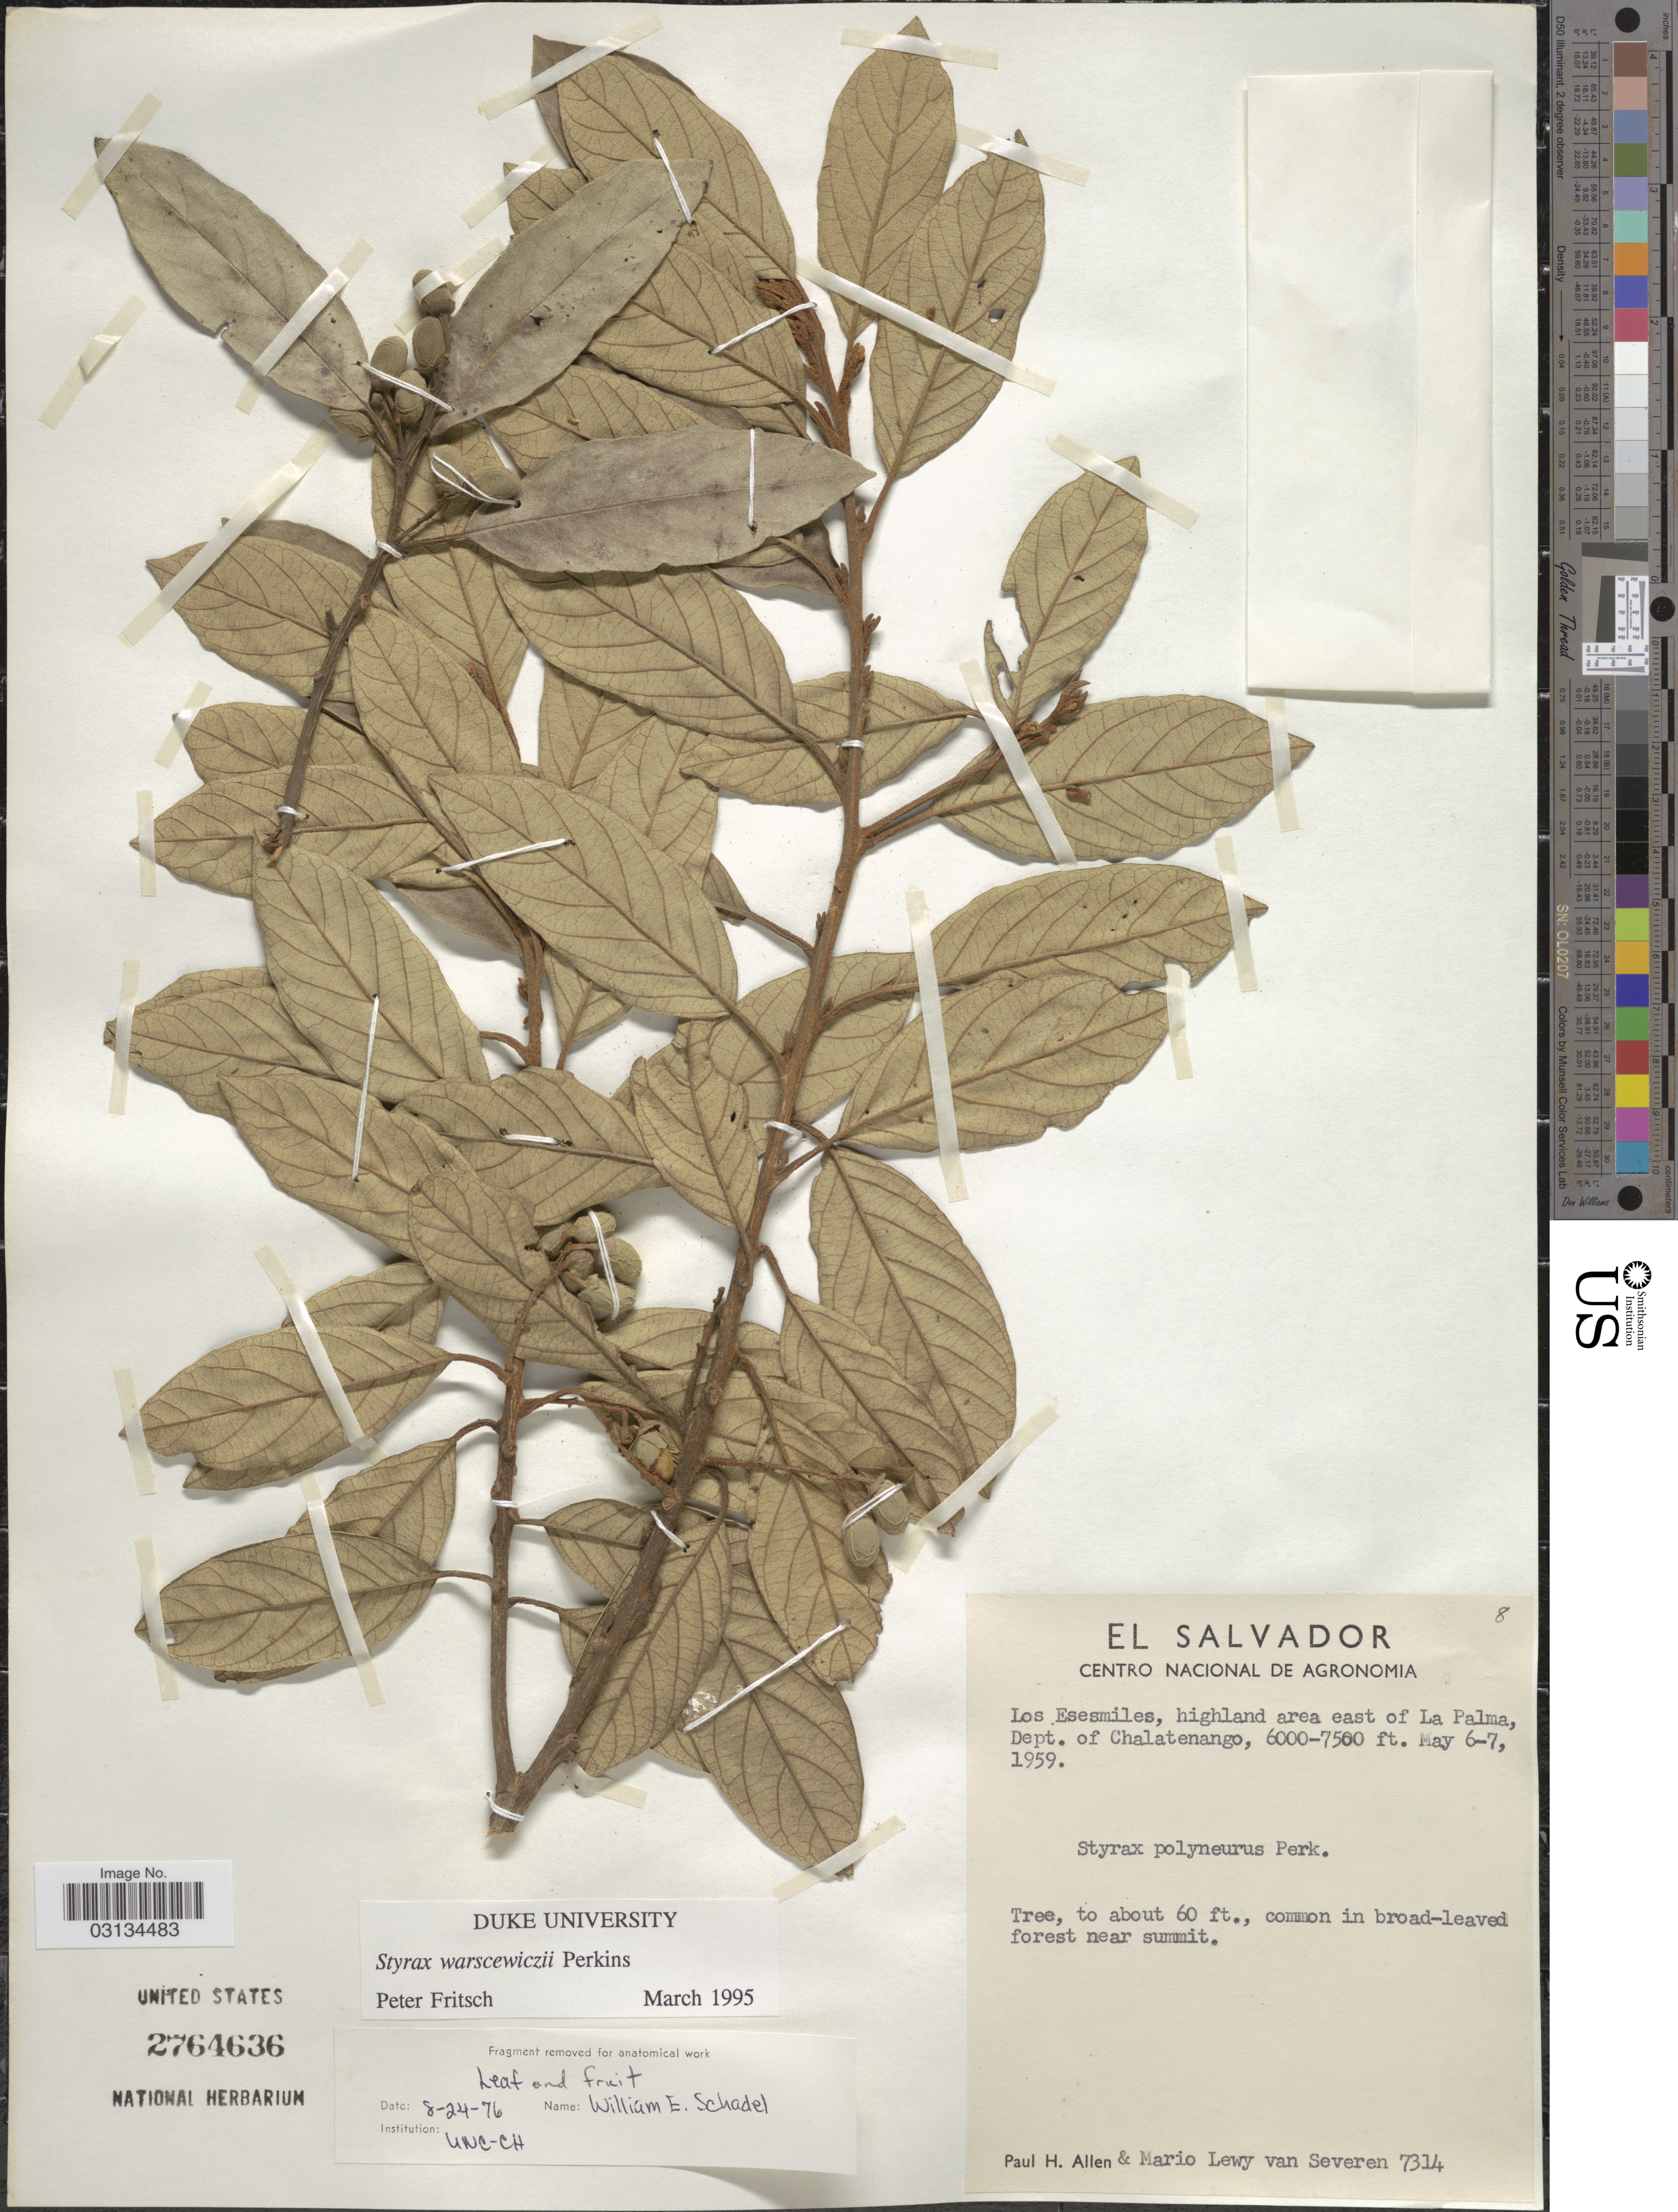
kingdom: Plantae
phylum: Tracheophyta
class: Magnoliopsida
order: Ericales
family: Styracaceae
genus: Styrax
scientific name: Styrax warscewiczii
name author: Perkins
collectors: P. H. Allen & M. Van Severen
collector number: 7314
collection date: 1959-05-06/1959-05-07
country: El Salvador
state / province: Chalatenango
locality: Los Esesmiles, highland area east of La Palma, Dept. of Chalatenango.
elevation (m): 1829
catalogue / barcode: US 2764636